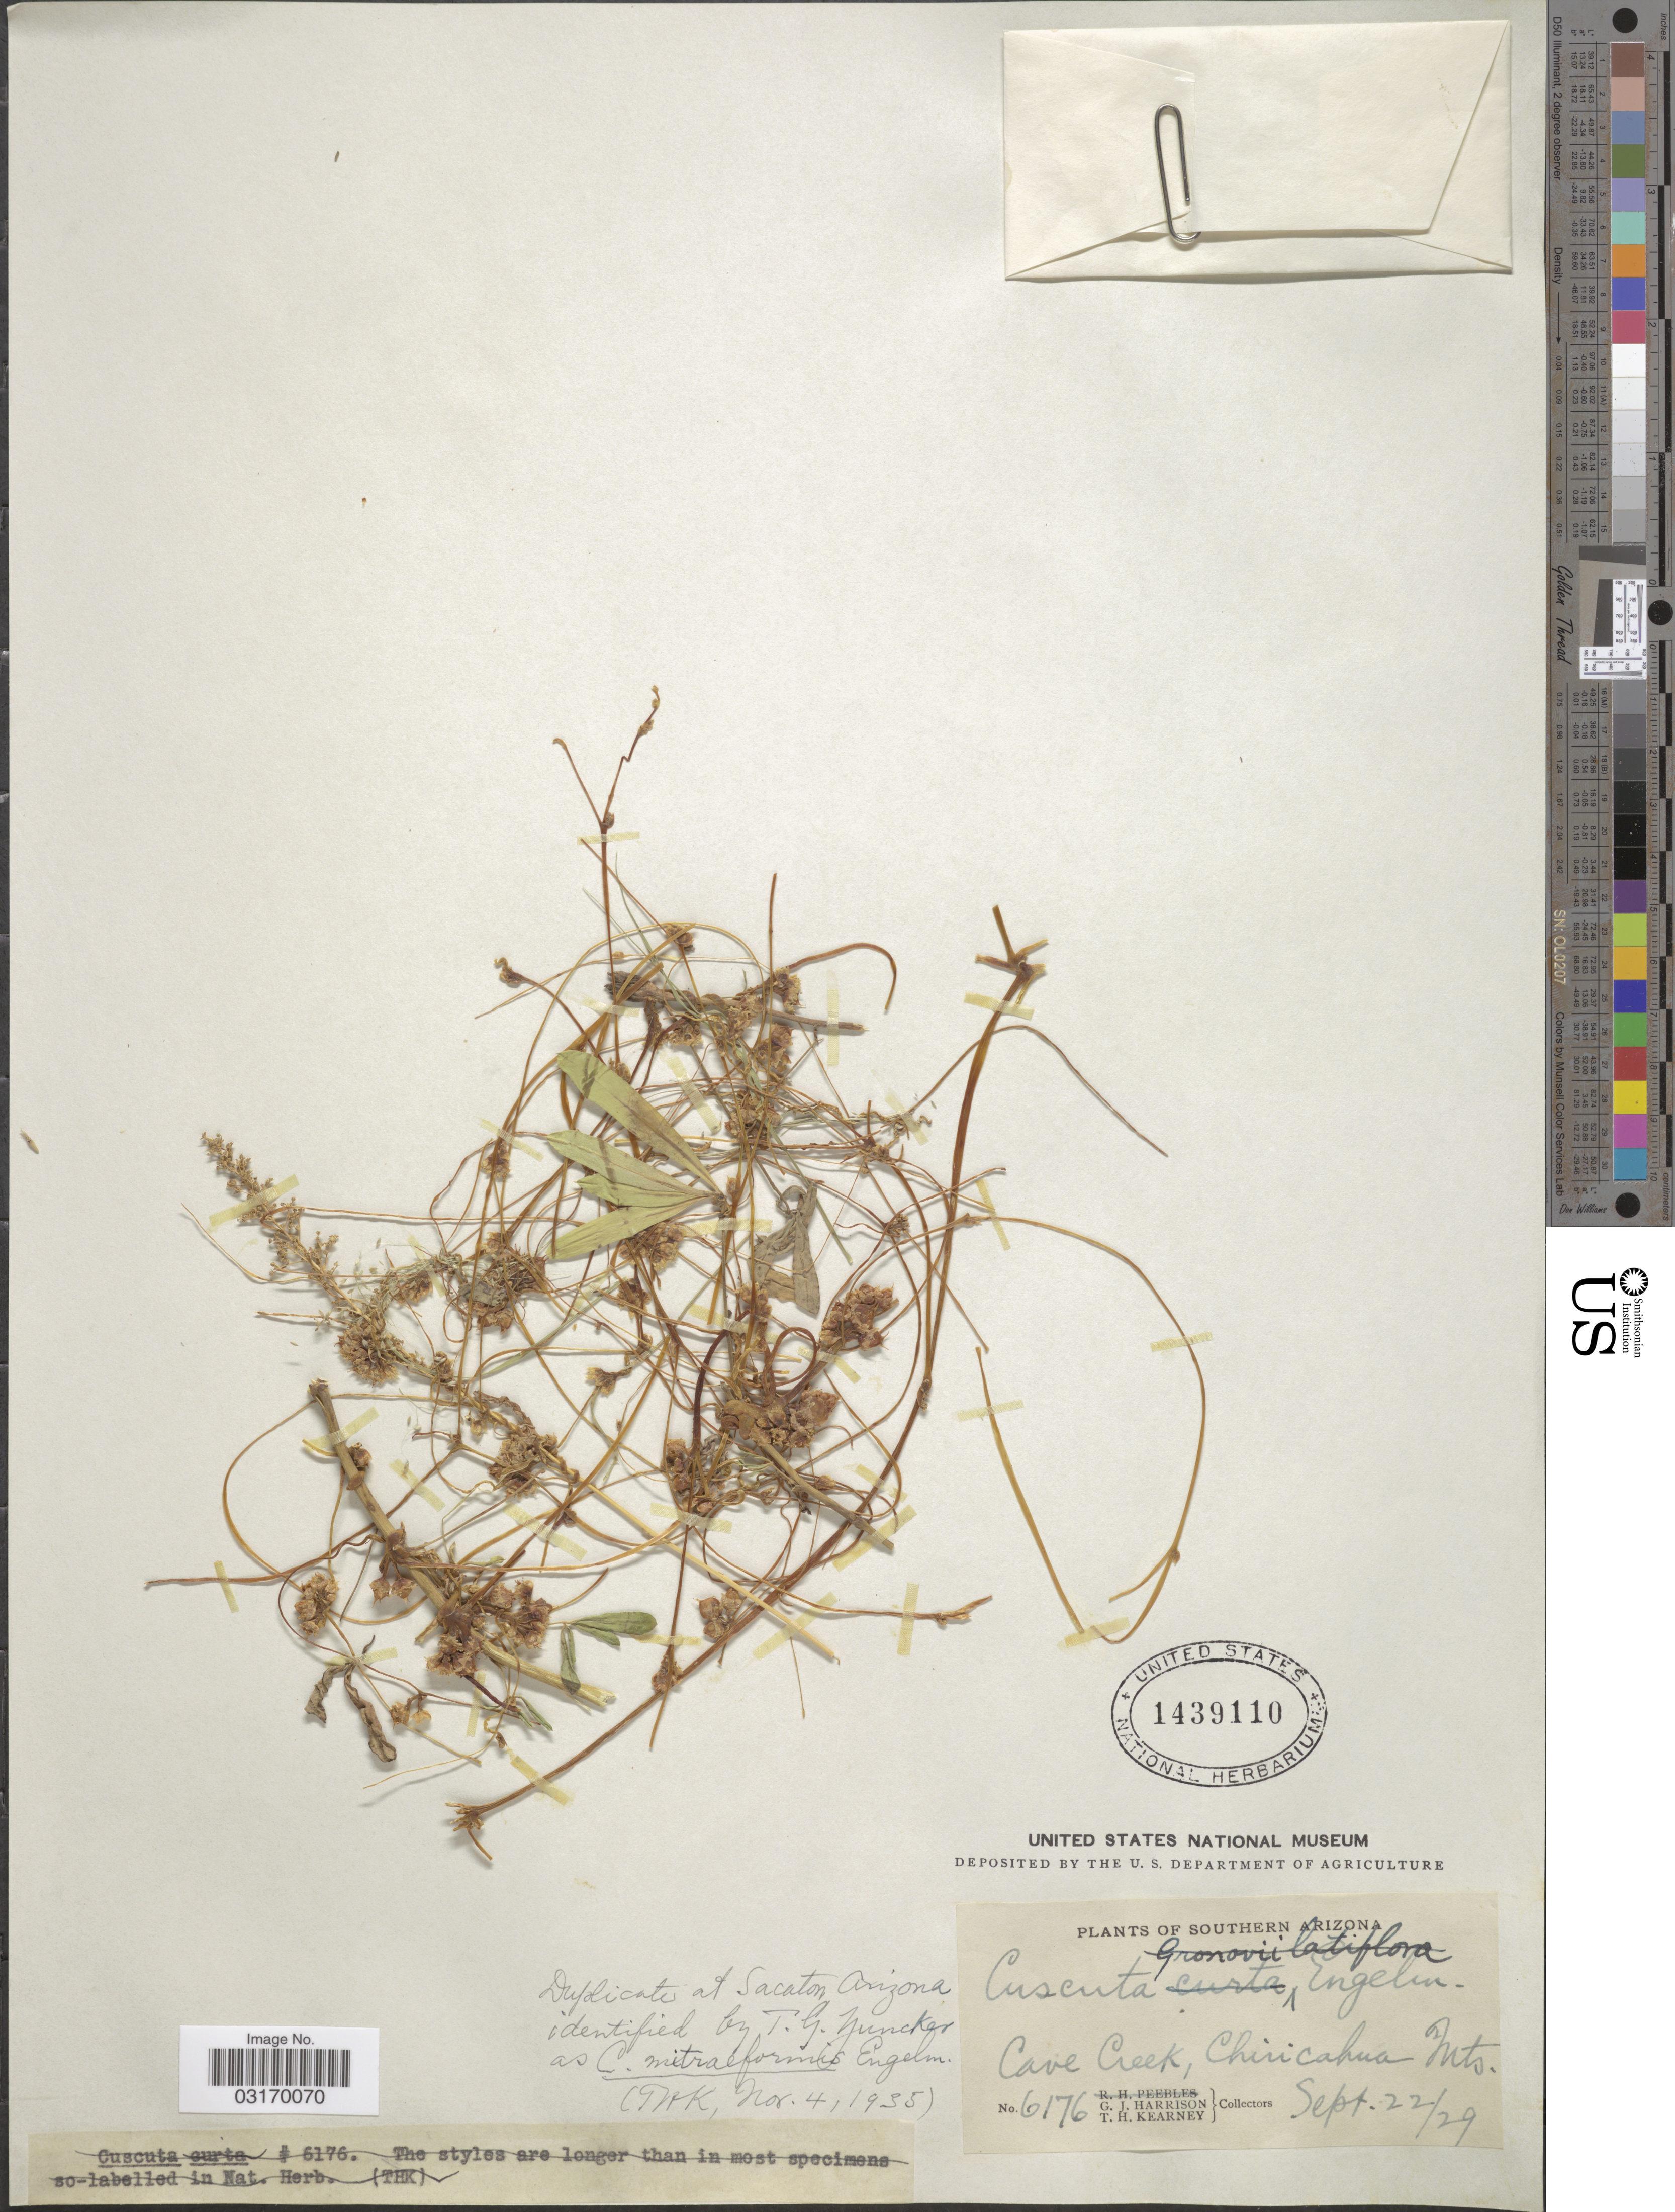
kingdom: Plantae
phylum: Tracheophyta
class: Magnoliopsida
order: Solanales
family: Convolvulaceae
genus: Cuscuta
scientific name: Cuscuta mitraeformis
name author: Engelm. ex Hemsl.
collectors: G. J. Harrison & T. H. Kearney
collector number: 6176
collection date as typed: Transcribed d/m/y: 22/9/29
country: United States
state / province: Arizona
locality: Southern Arizona. Cave Creek, Chiricahua Mts.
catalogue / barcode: US 1439110